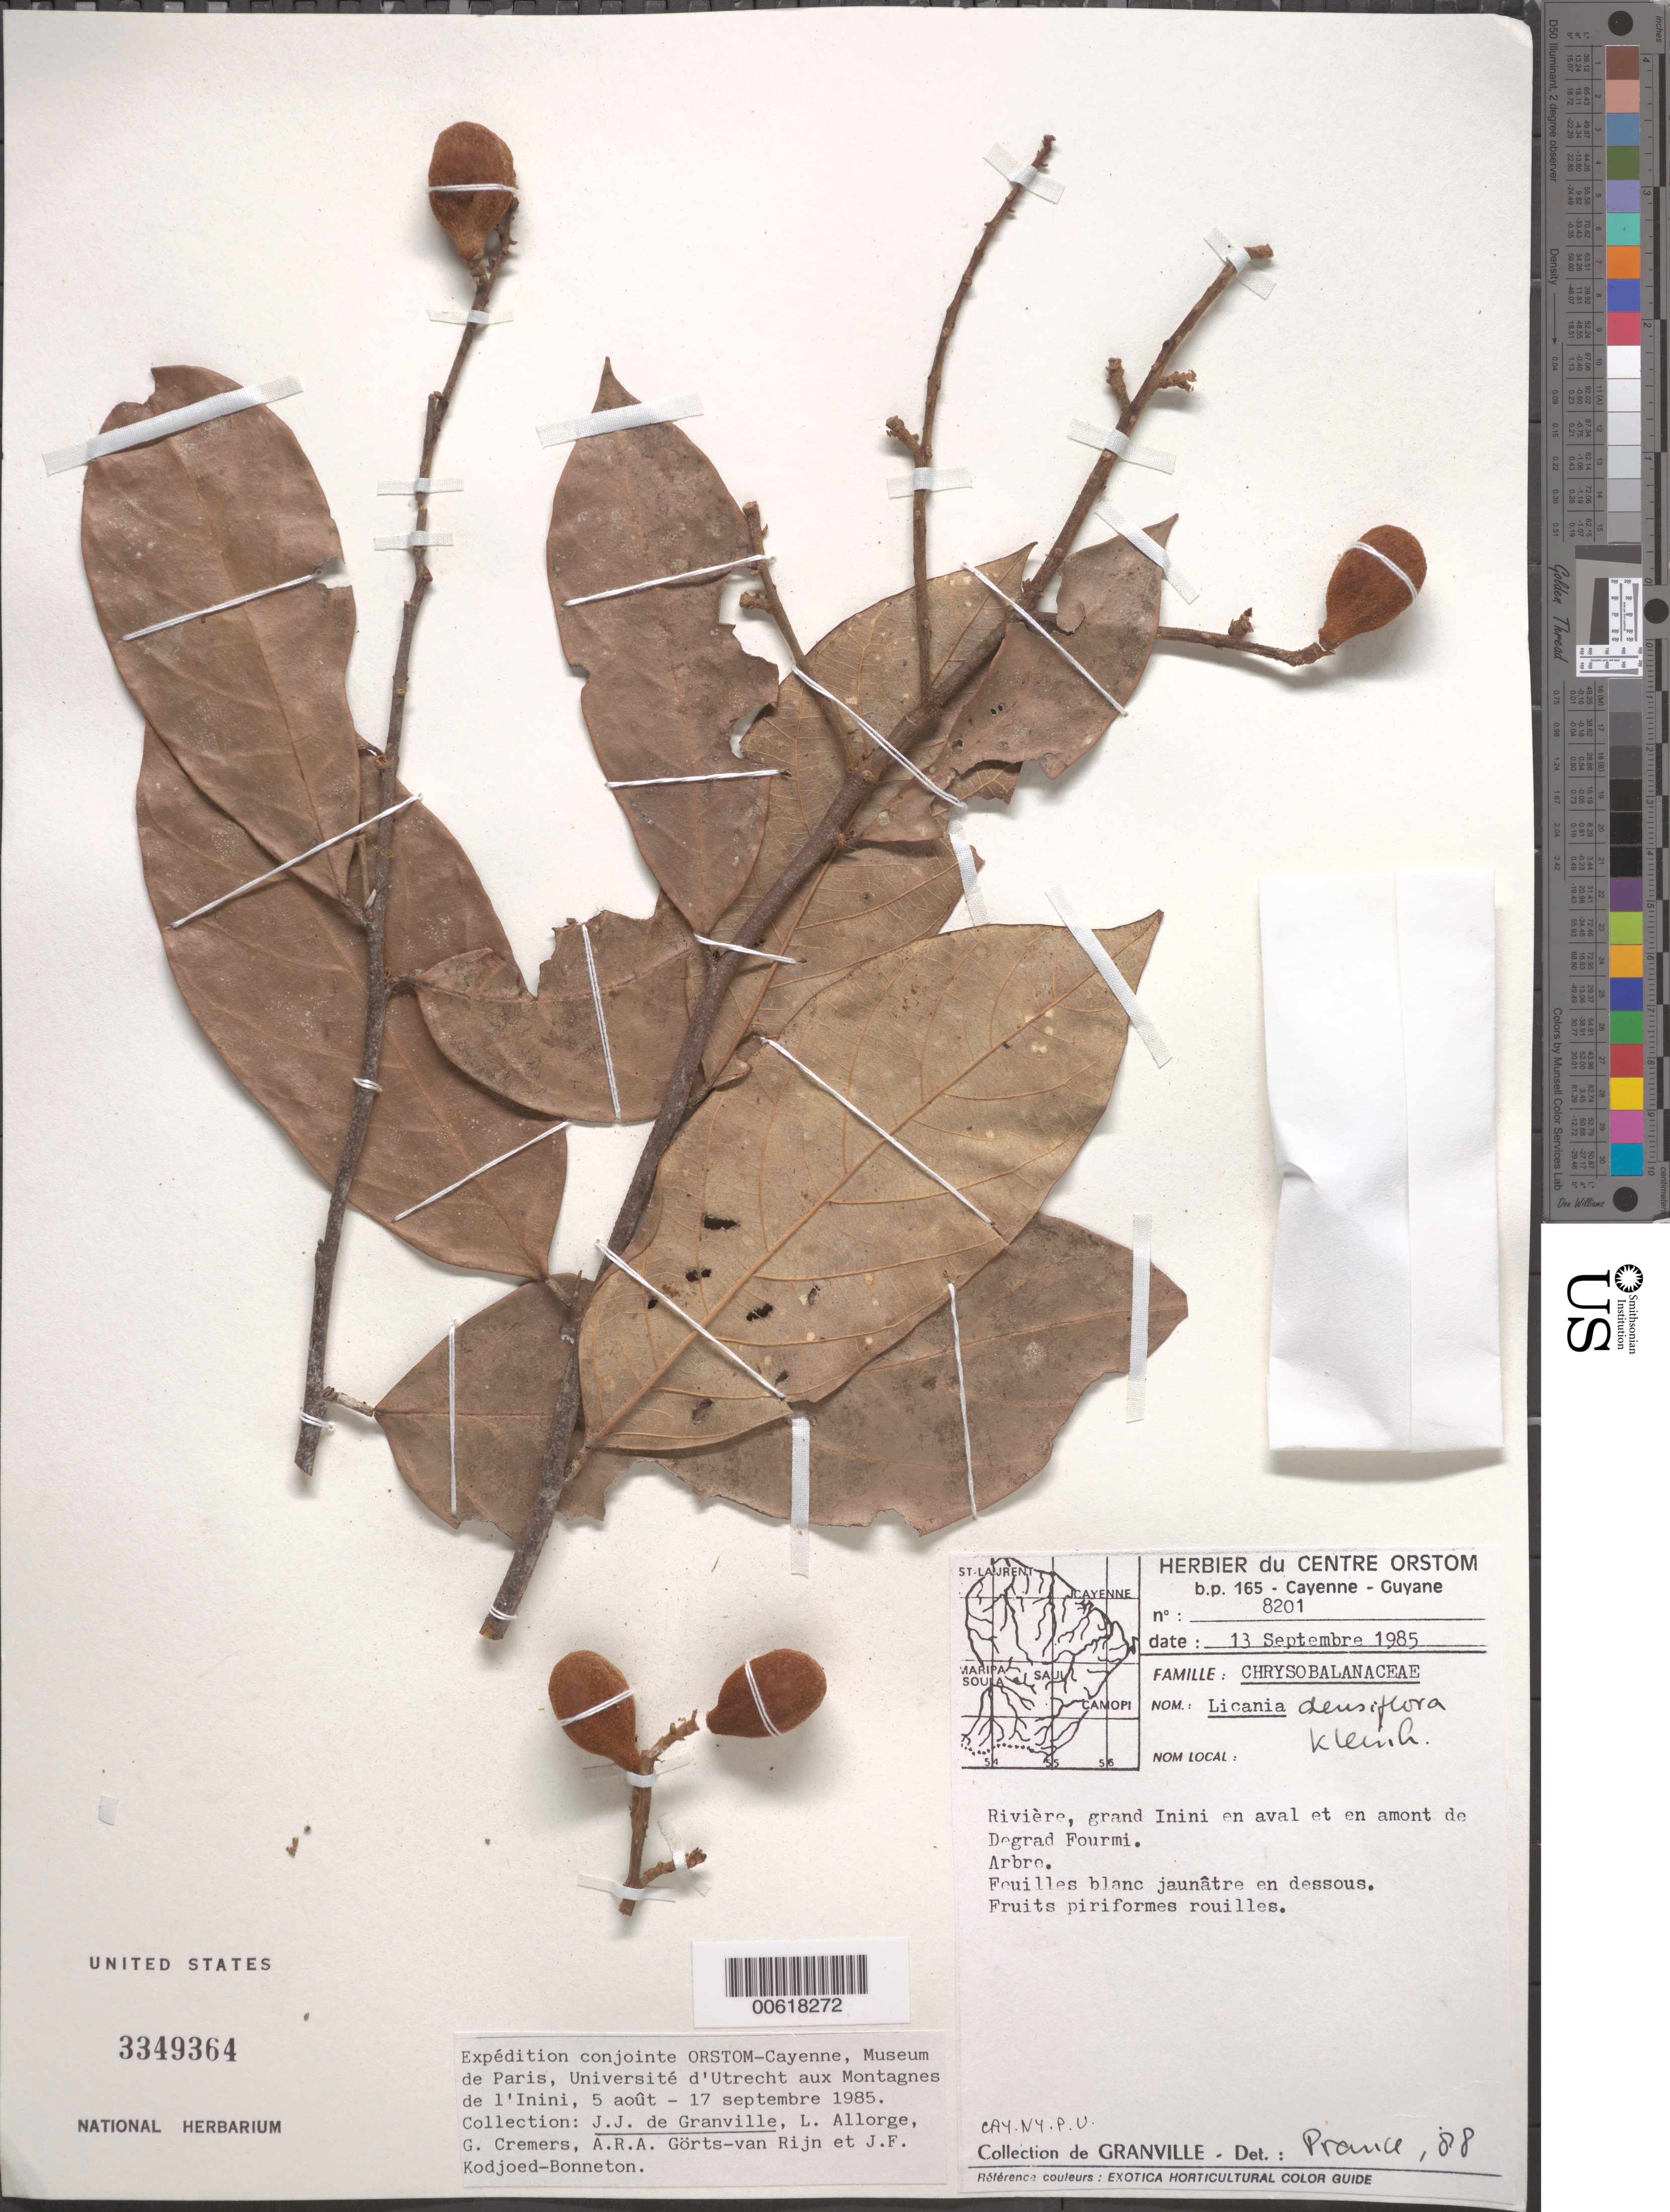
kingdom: Plantae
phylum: Tracheophyta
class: Magnoliopsida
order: Malpighiales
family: Chrysobalanaceae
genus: Licania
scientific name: Licania densiflora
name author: Kleinh.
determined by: Prance, G. T.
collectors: J.-J. de Granville, L. Allorge, G. Cremers, A. .R. A. Görts-van Rijn & J. Kodjoed-Bonneton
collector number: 8201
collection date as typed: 13-Sep-85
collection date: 1985-09-13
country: French Guiana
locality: Montagnes Bellevue de l'Inini, Rivière Grand Inini en aval et en amont de Dégrad Fourmi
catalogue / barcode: US 3349364